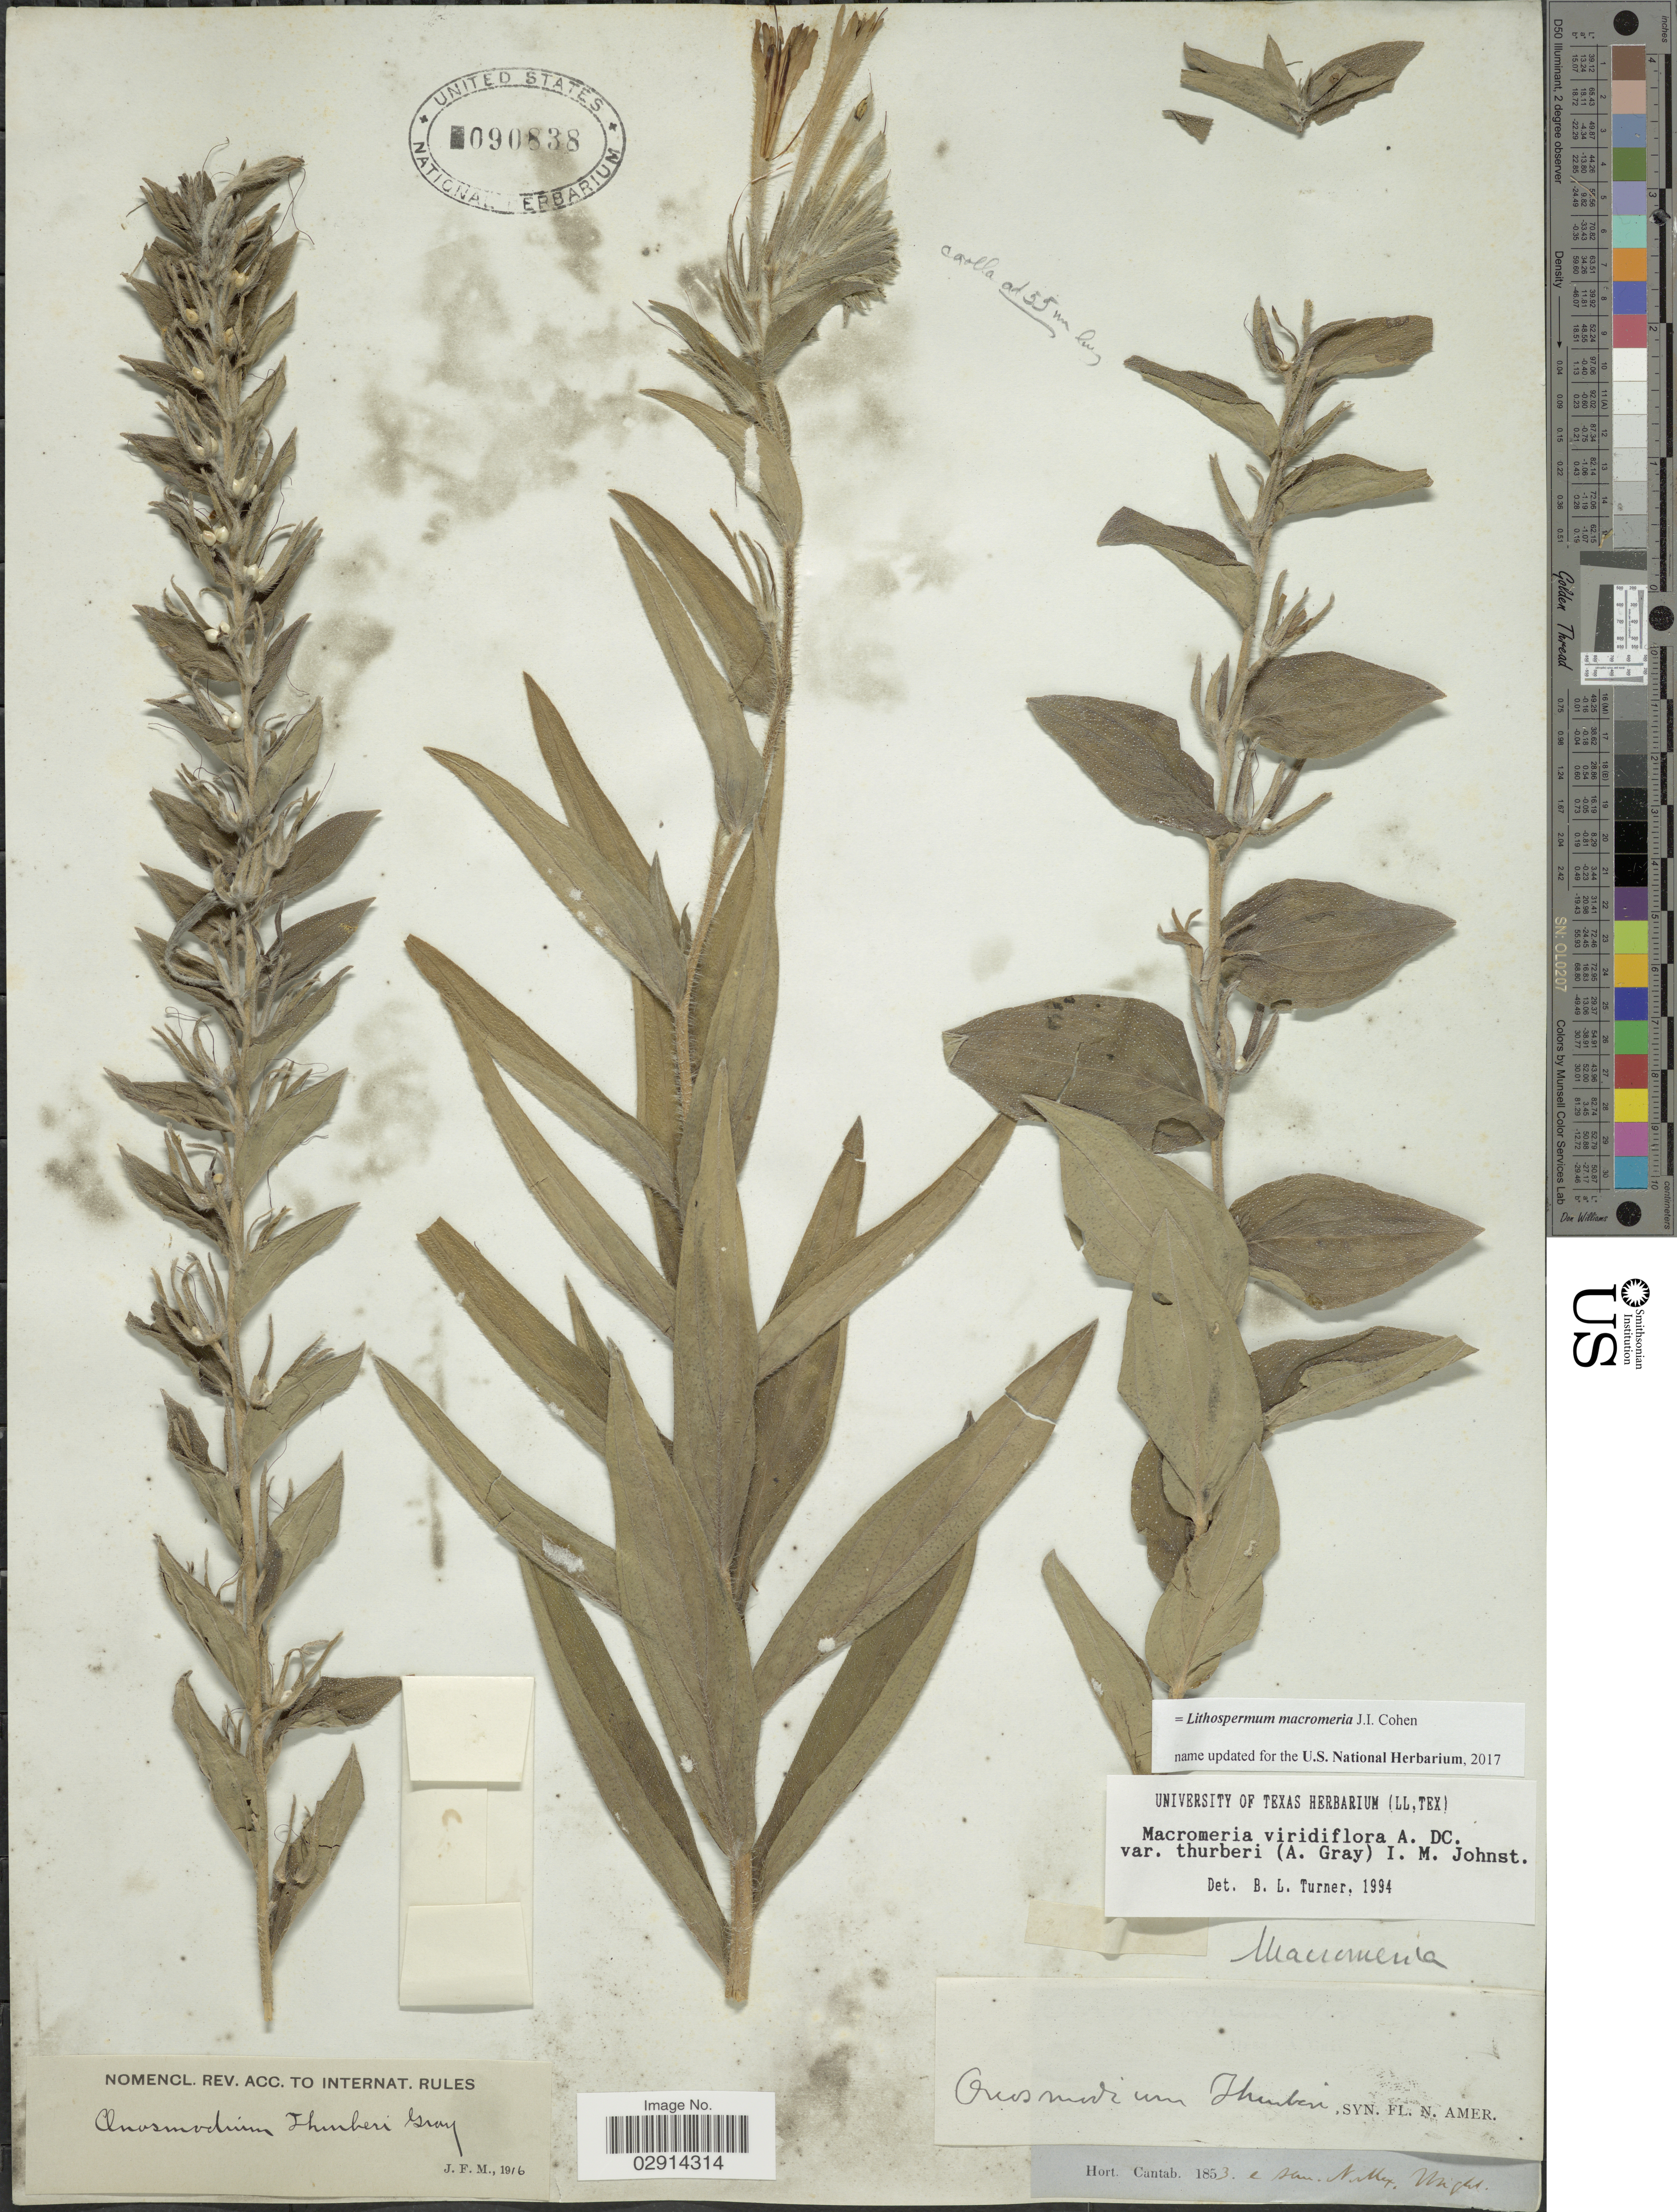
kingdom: Plantae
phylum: Tracheophyta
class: Magnoliopsida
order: Boraginales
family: Boraginaceae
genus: Lithospermum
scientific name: Lithospermum macromeria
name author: Cohen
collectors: Wright, --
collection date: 1853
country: United States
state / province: New Mexico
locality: E. San.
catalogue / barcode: US 90838